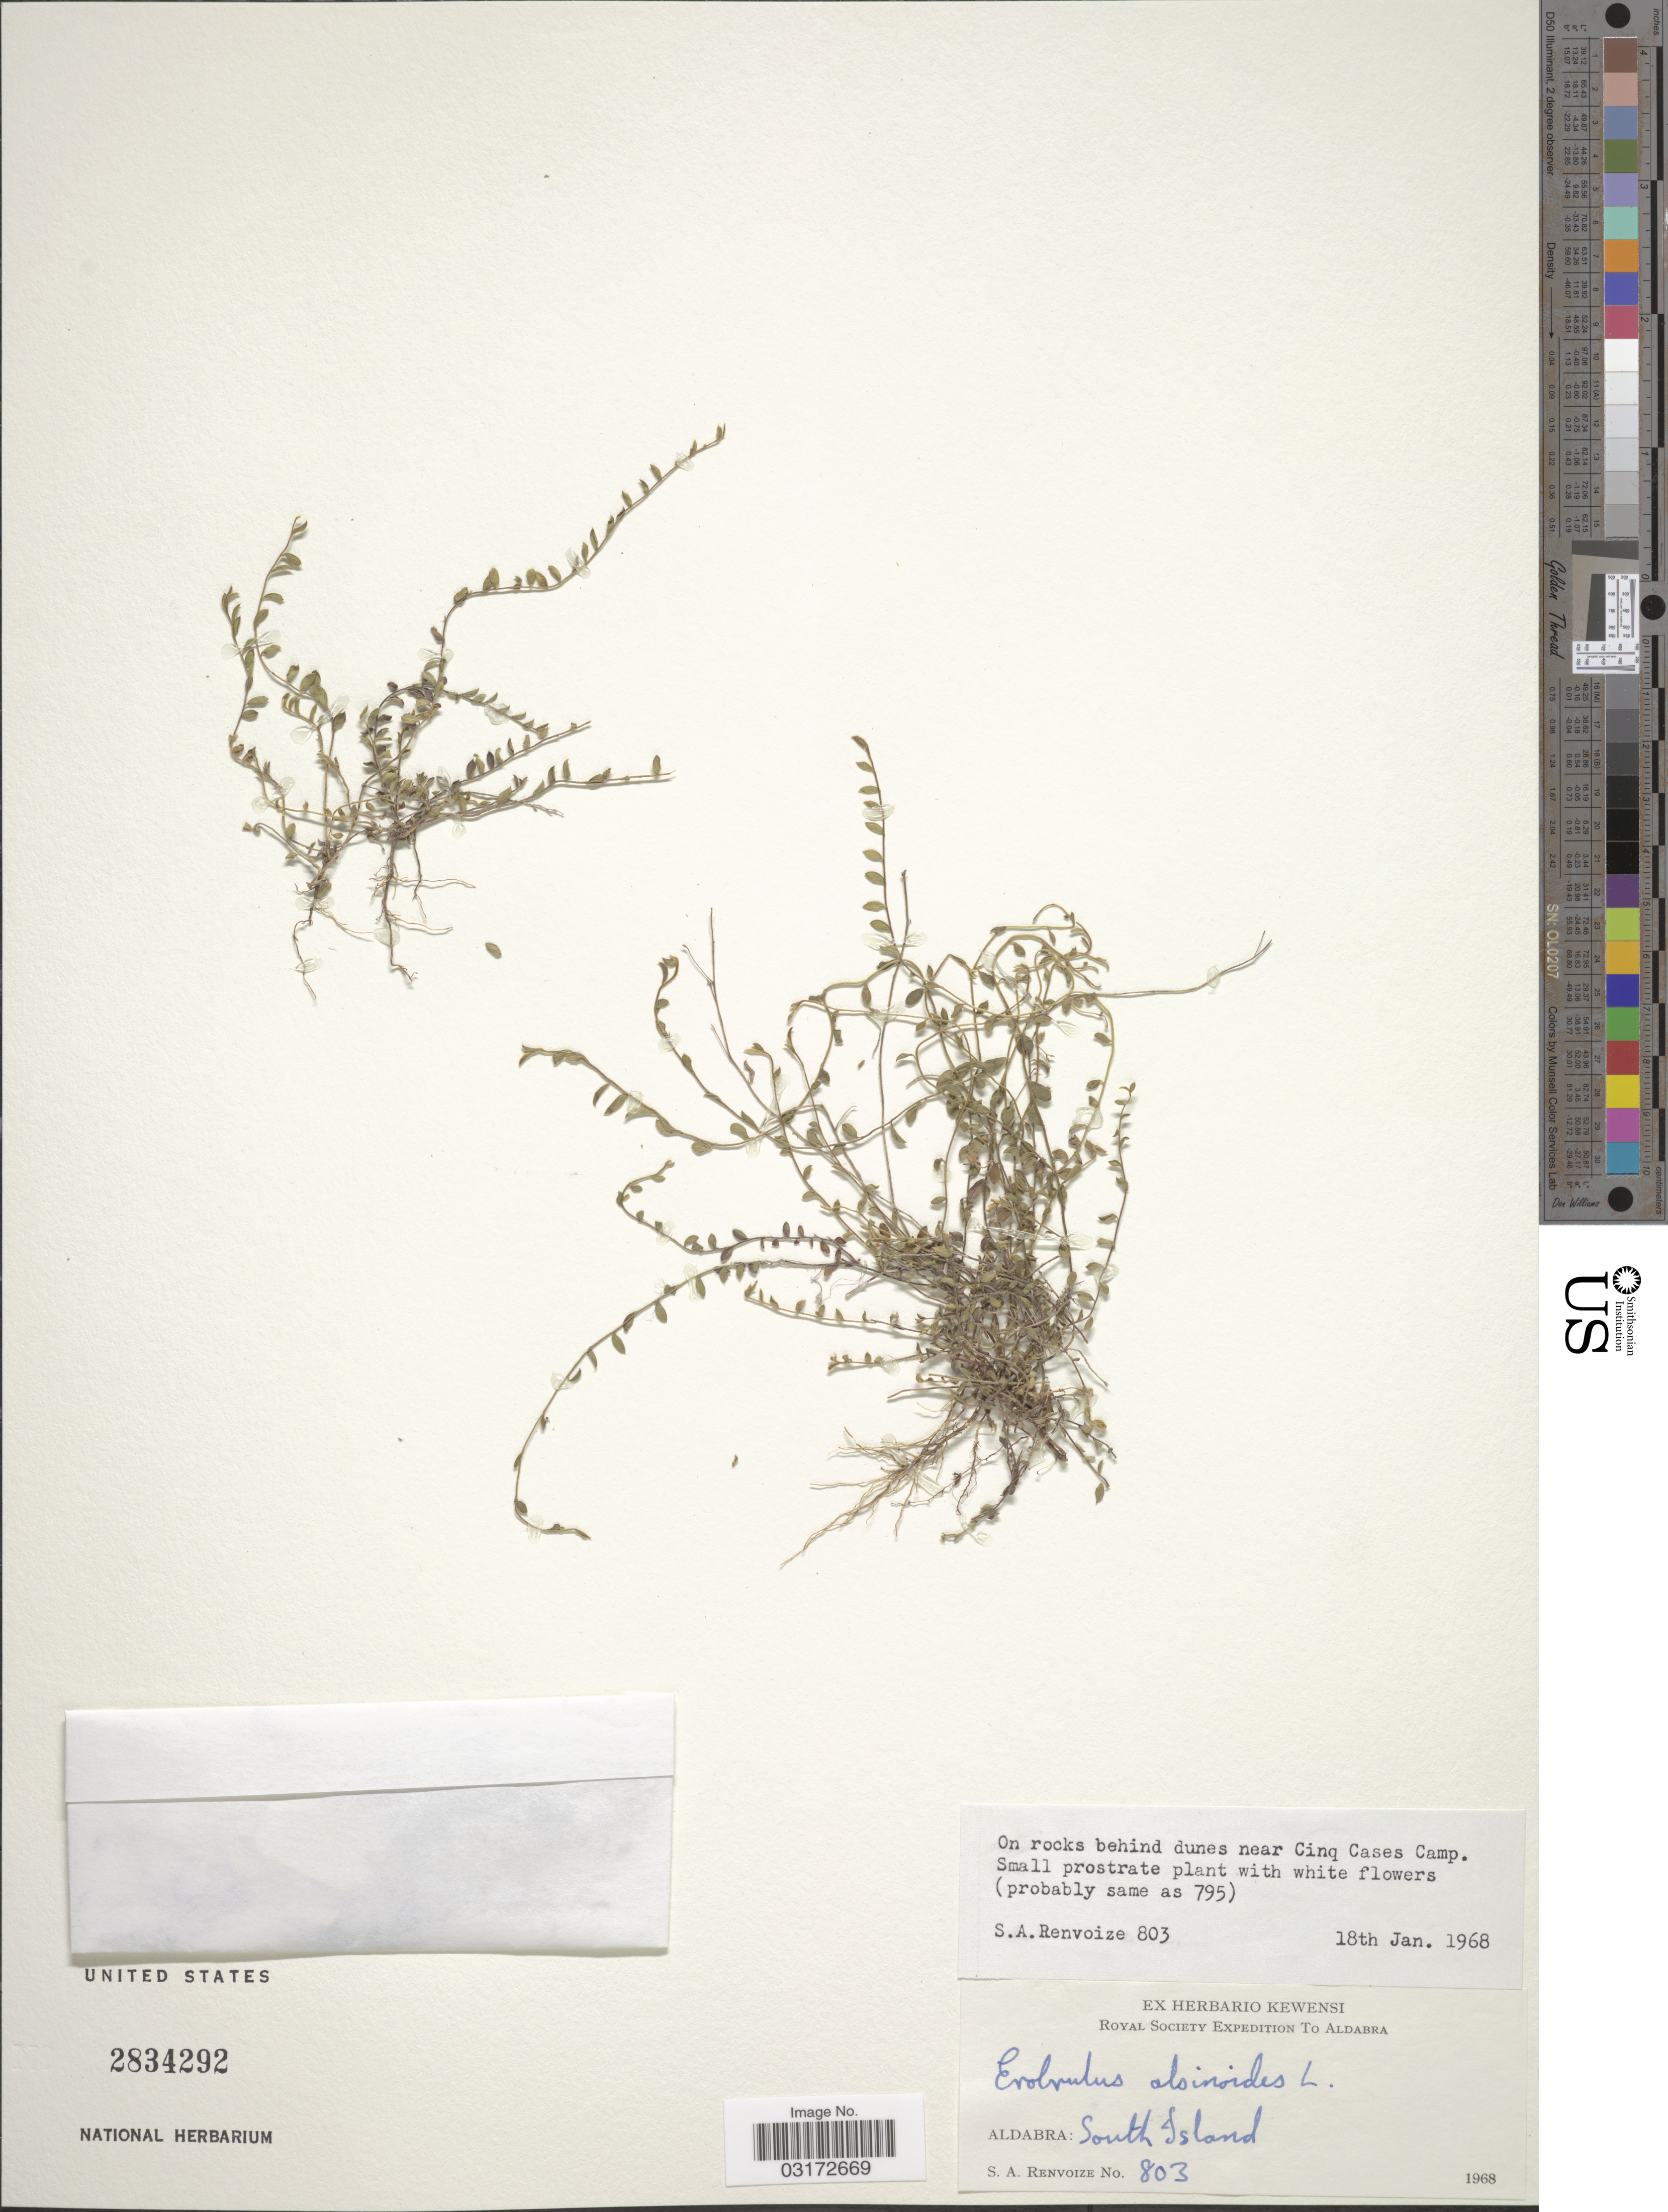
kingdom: Plantae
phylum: Tracheophyta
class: Magnoliopsida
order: Solanales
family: Convolvulaceae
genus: Evolvulus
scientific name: Evolvulus alsinoides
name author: (L.) L.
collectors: S. A. Renvoize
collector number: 803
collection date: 1968-01-18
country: Seychelles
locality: On rocks behind dunes near Cinq Cases Camp. Aldabra: Aldabra: South Island.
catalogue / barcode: US 2834292